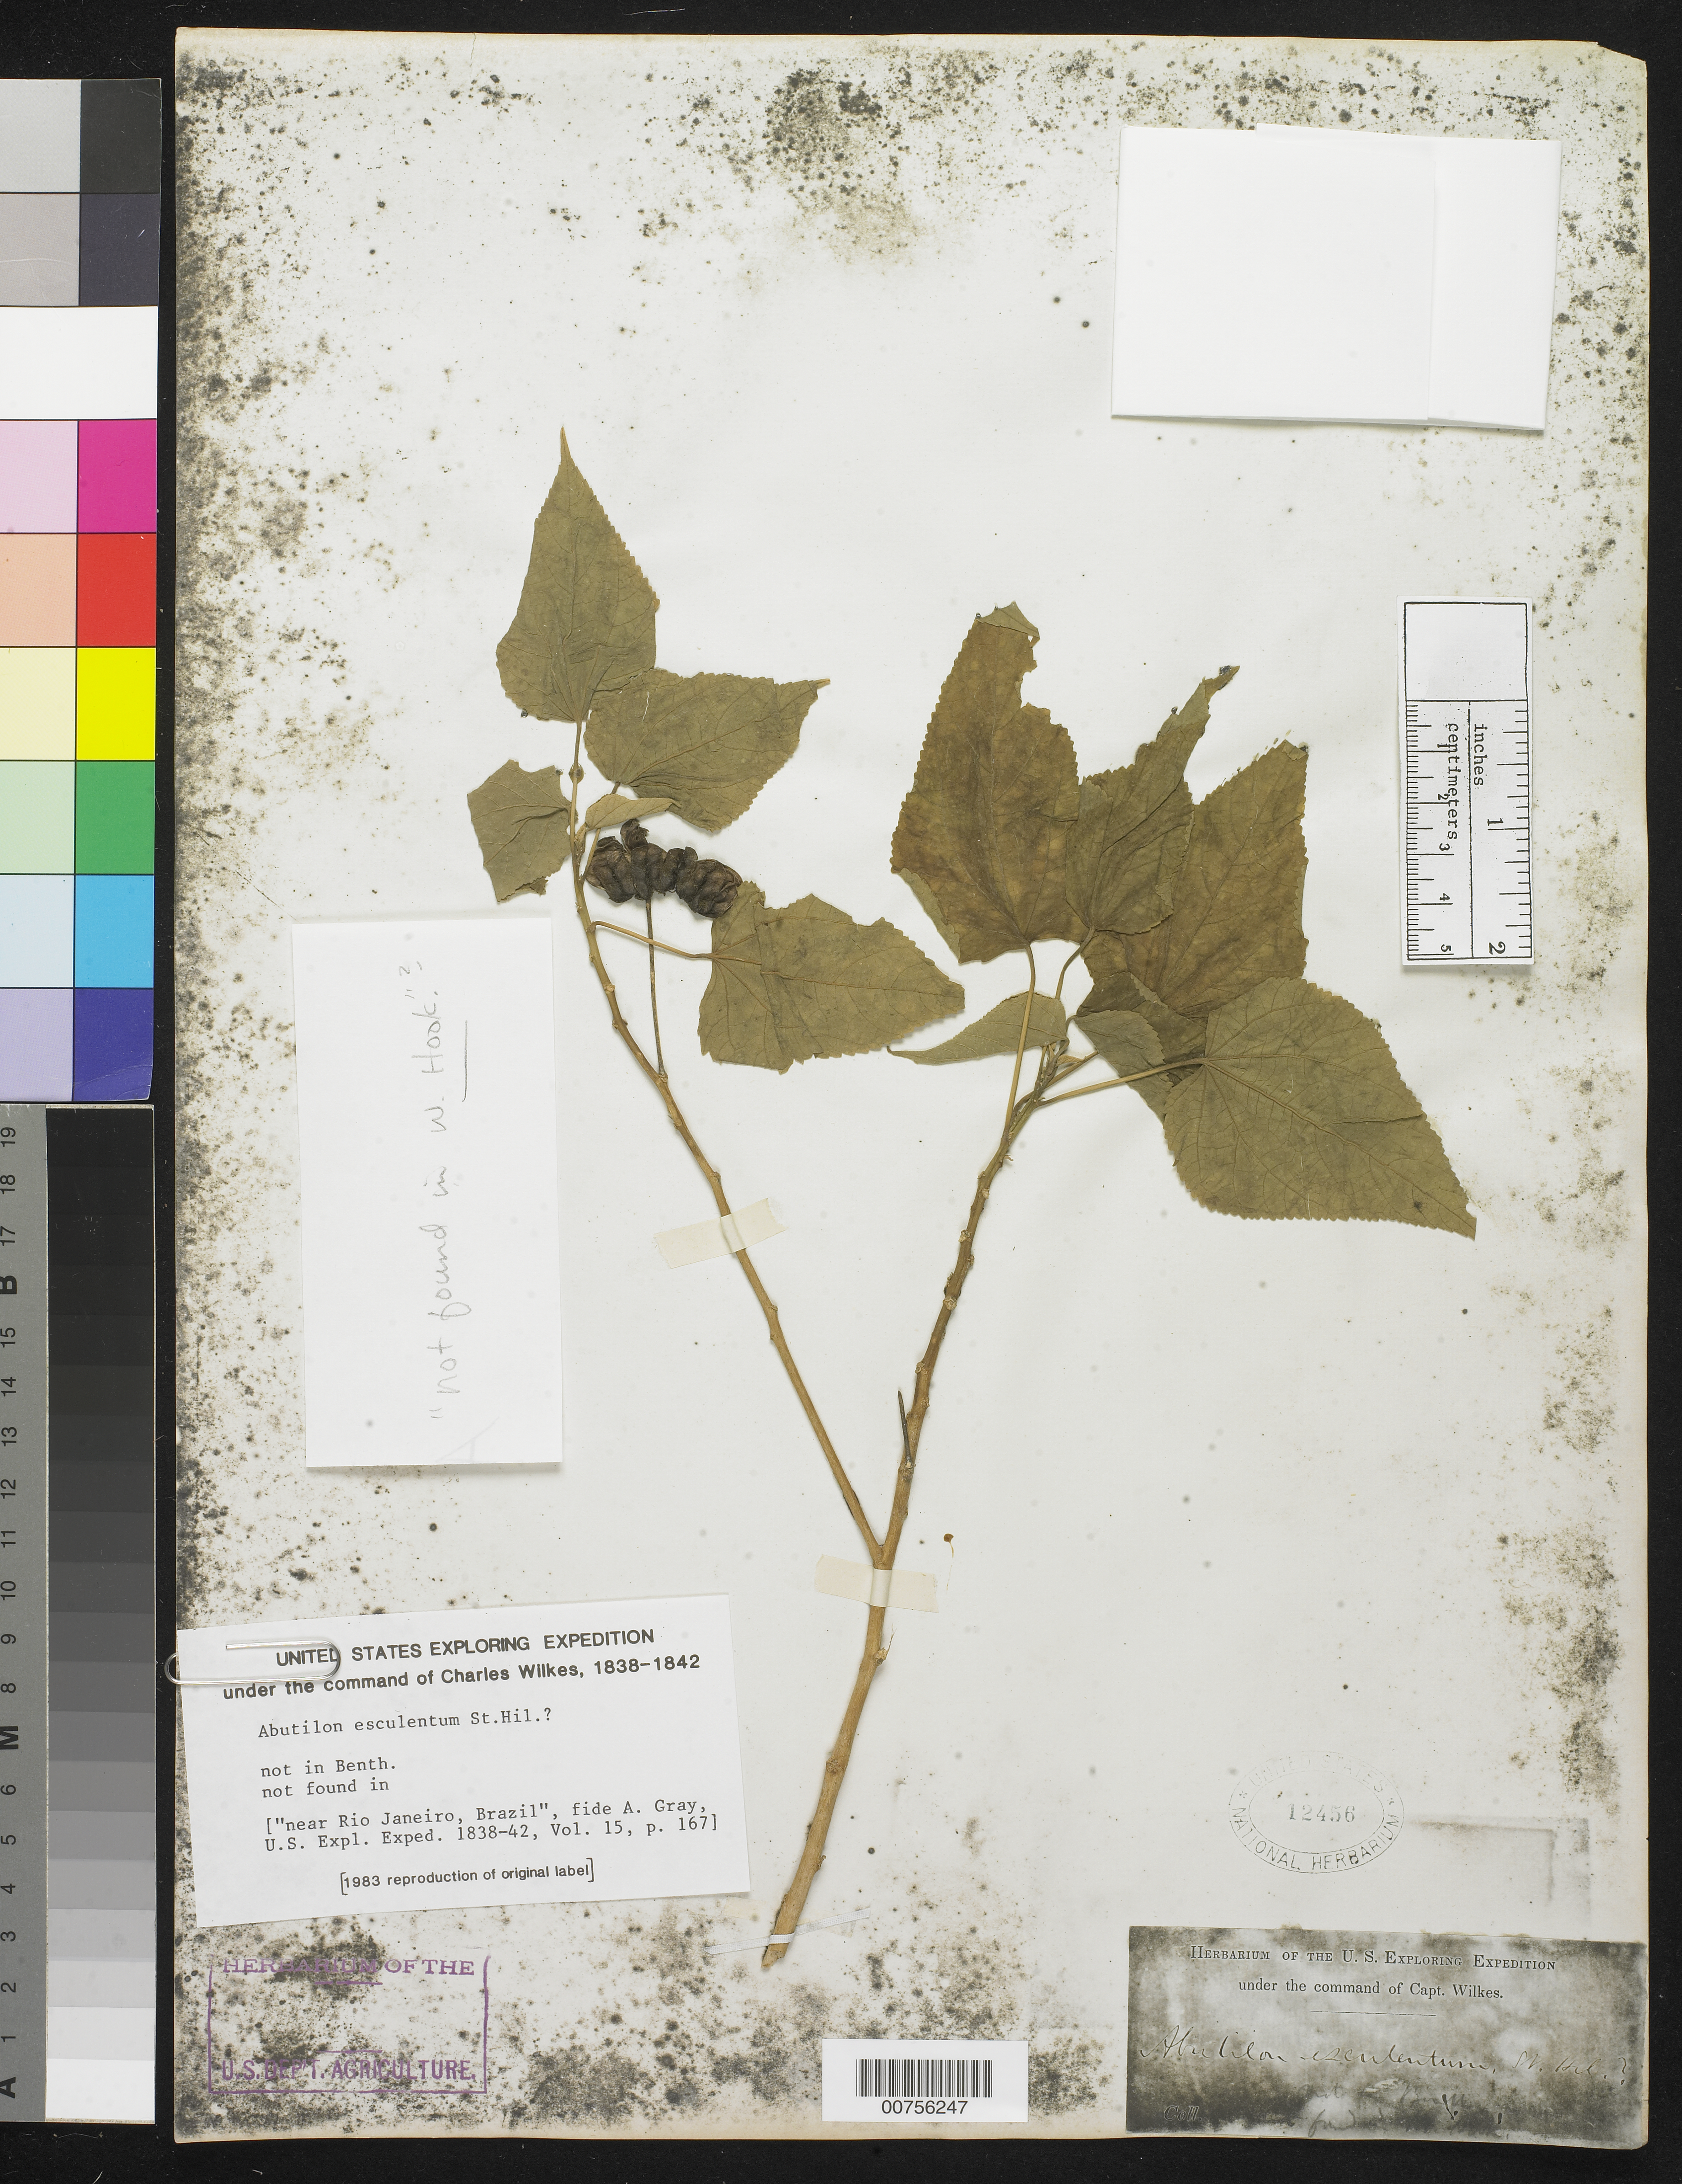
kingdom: Plantae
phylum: Tracheophyta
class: Magnoliopsida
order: Malvales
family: Malvaceae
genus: Callianthe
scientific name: Callianthe sp.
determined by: Dorr, Laurence J., Curator (BOT), Smithsonian Institution - National Museum of Natural History (UNITED STATES)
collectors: Wilkes Explor. Exped.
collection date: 1838/1842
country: Brazil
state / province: Rio de Janeiro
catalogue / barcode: US 12456